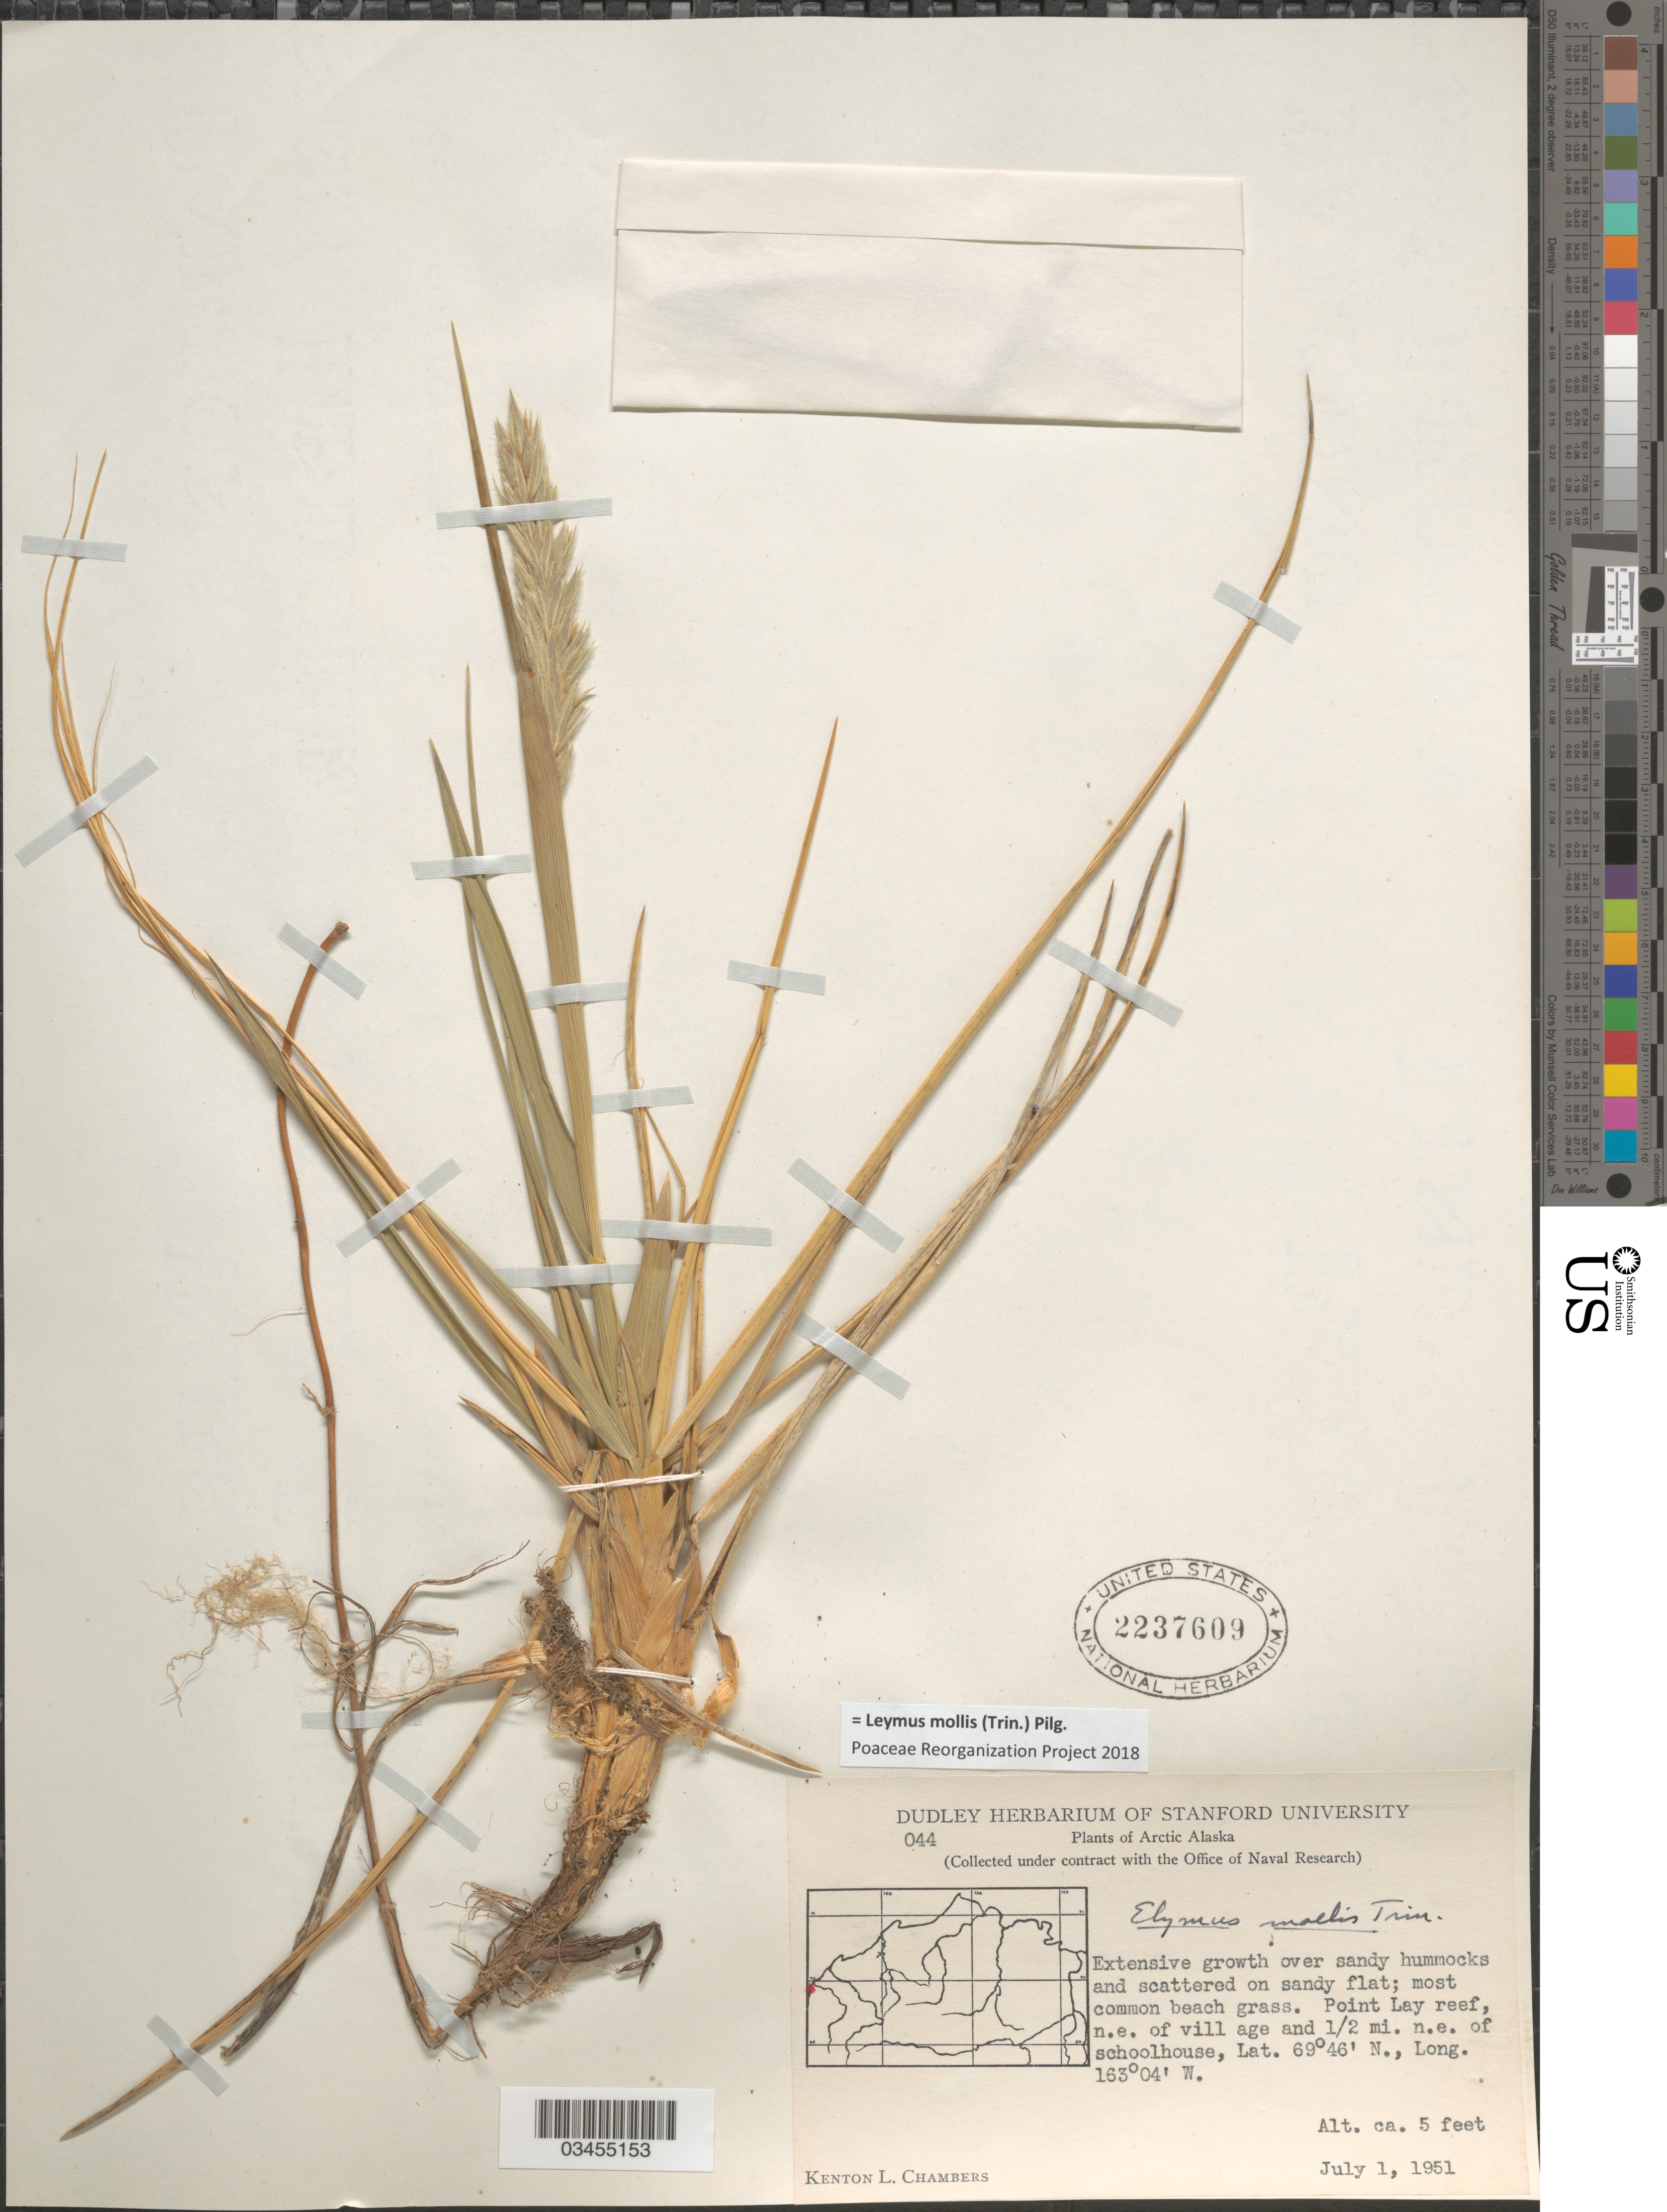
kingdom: Plantae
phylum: Tracheophyta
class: Liliopsida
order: Poales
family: Poaceae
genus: Leymus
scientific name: Leymus mollis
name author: (Trin.) Pilg.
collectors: K. L. Chambers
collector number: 044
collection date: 1951-07-01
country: United States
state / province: Alaska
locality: Arctic Alaska. Point Lay reef, n.e. of village and ½ mi. n.e. of schoolhouse.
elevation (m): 2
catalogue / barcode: US 2237609